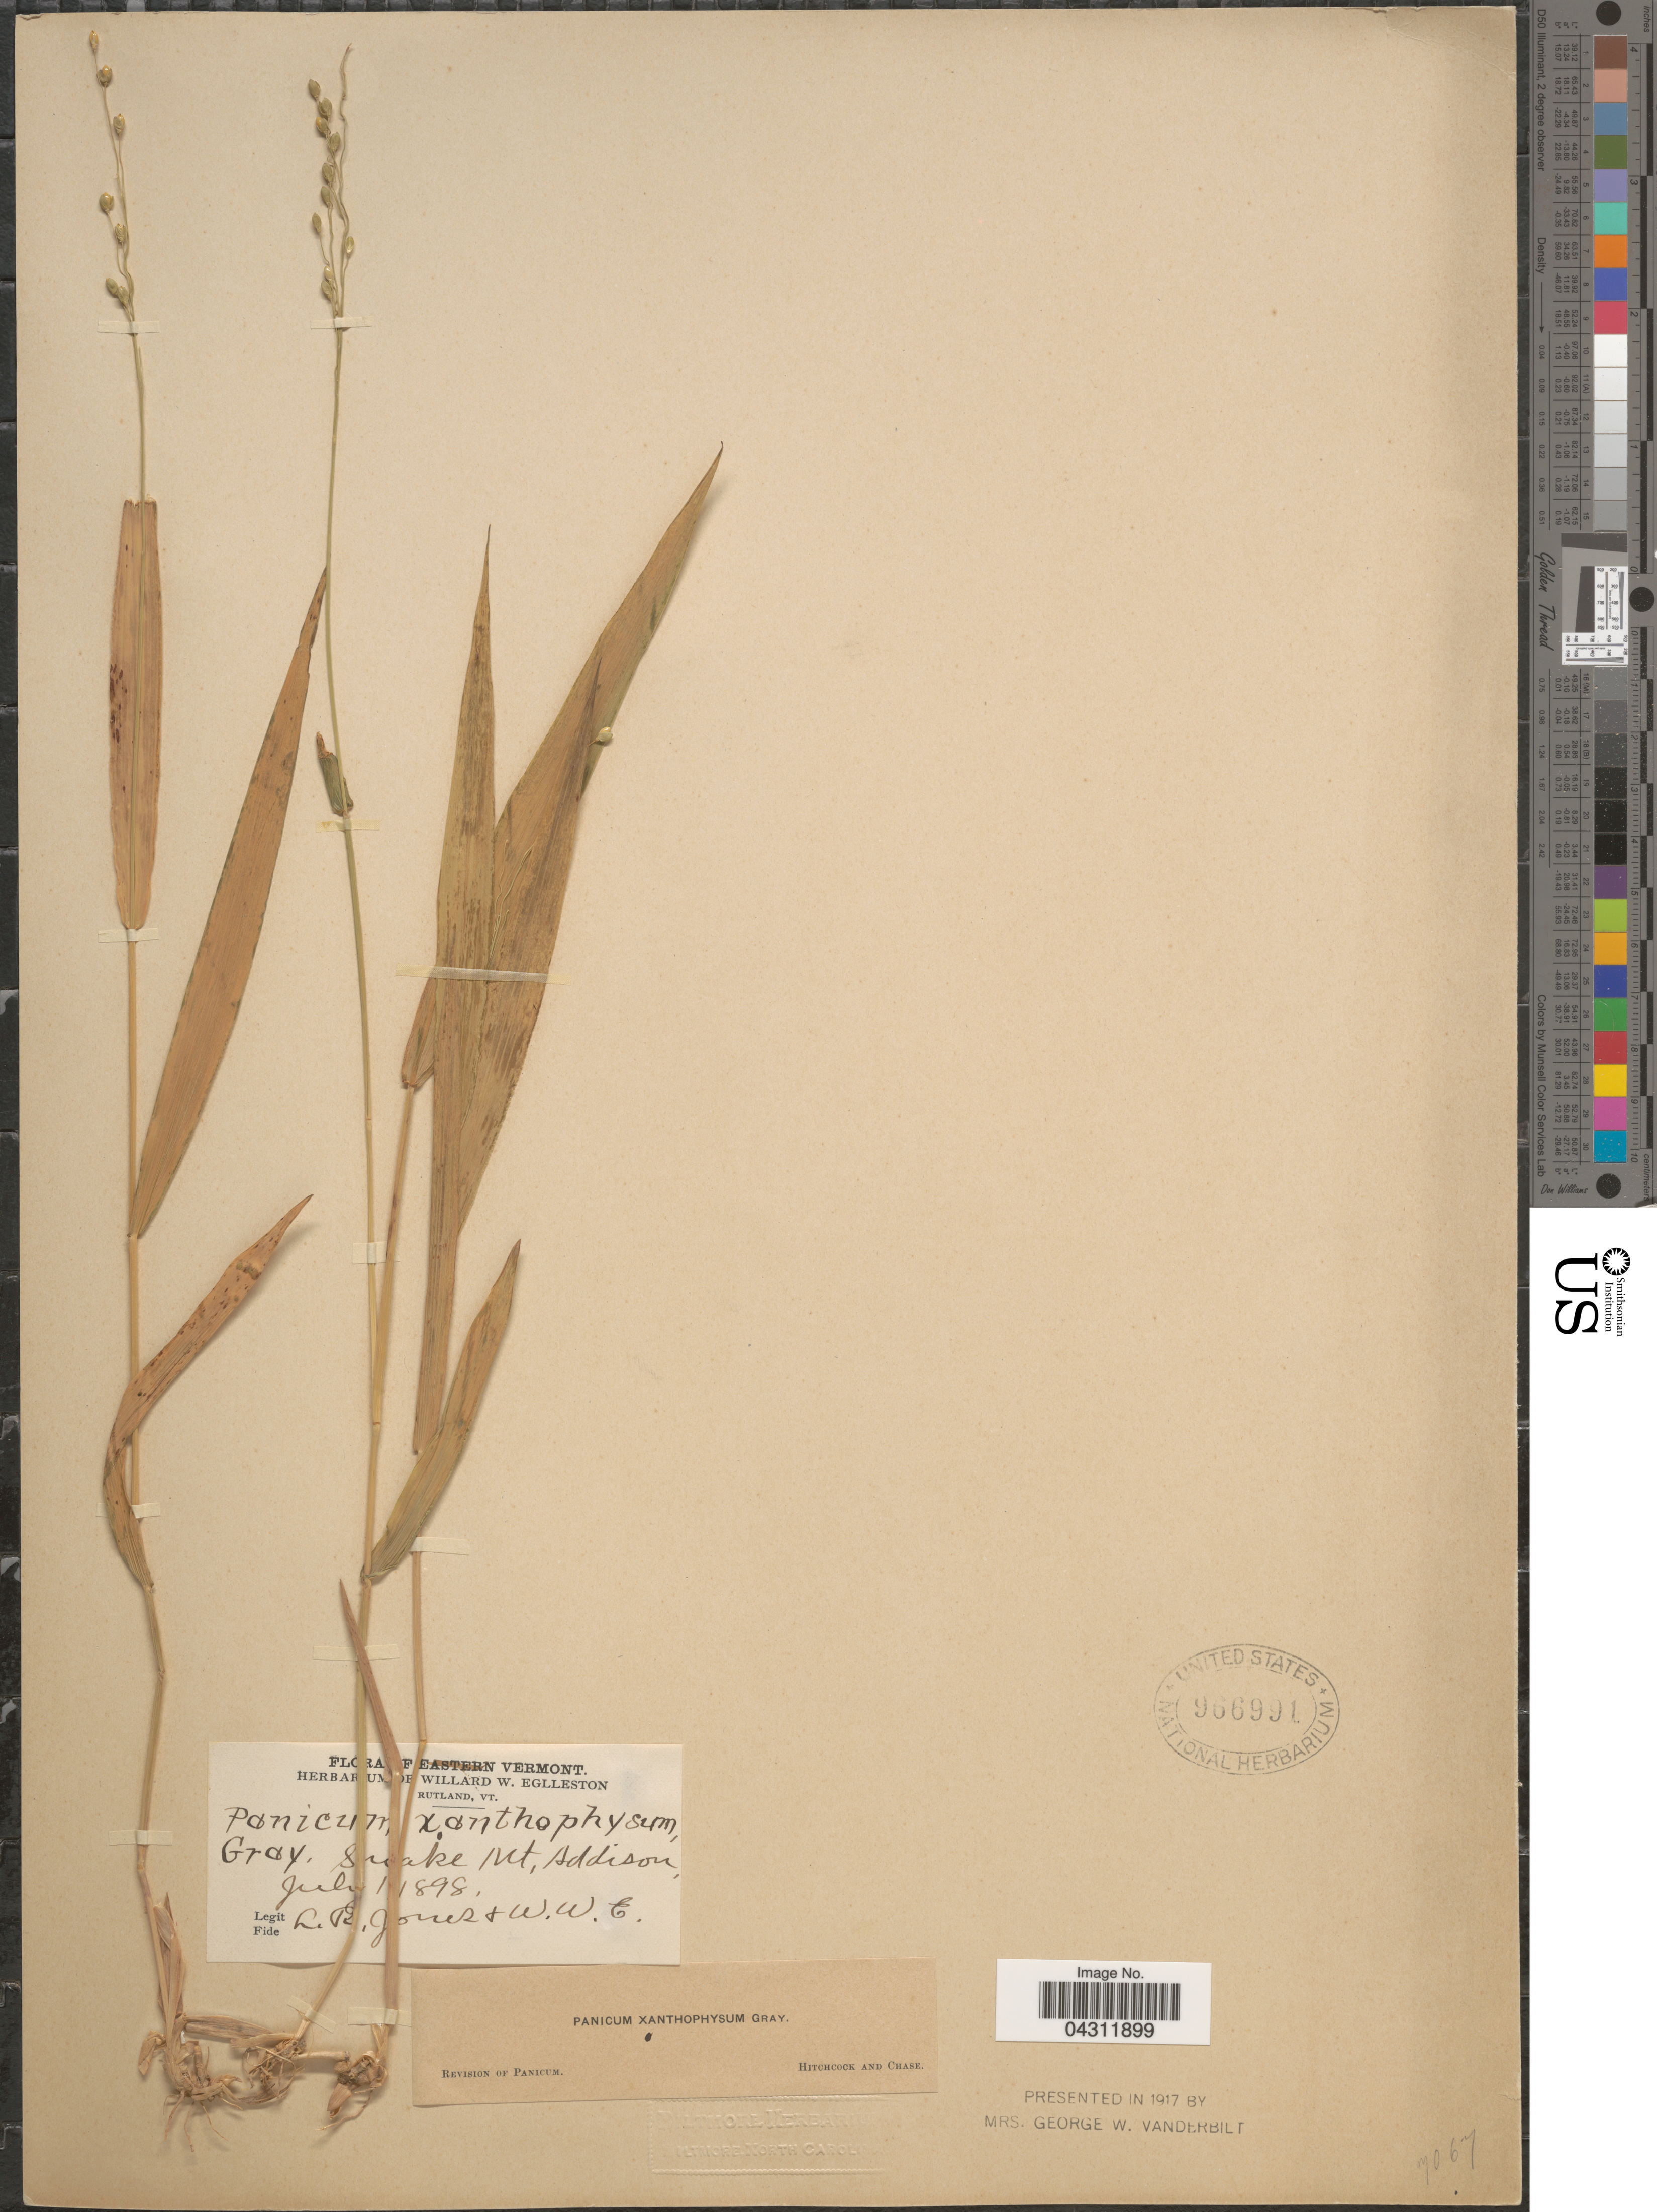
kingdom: Plantae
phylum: Tracheophyta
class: Liliopsida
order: Poales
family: Poaceae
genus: Dichanthelium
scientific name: Dichanthelium xanthophysum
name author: (A. Gray) Freckmann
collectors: L. R. Jones & W. W. Eggleston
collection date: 1898-07-01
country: United States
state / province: Vermont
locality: Snake Mt. Addison.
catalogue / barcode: US 966991